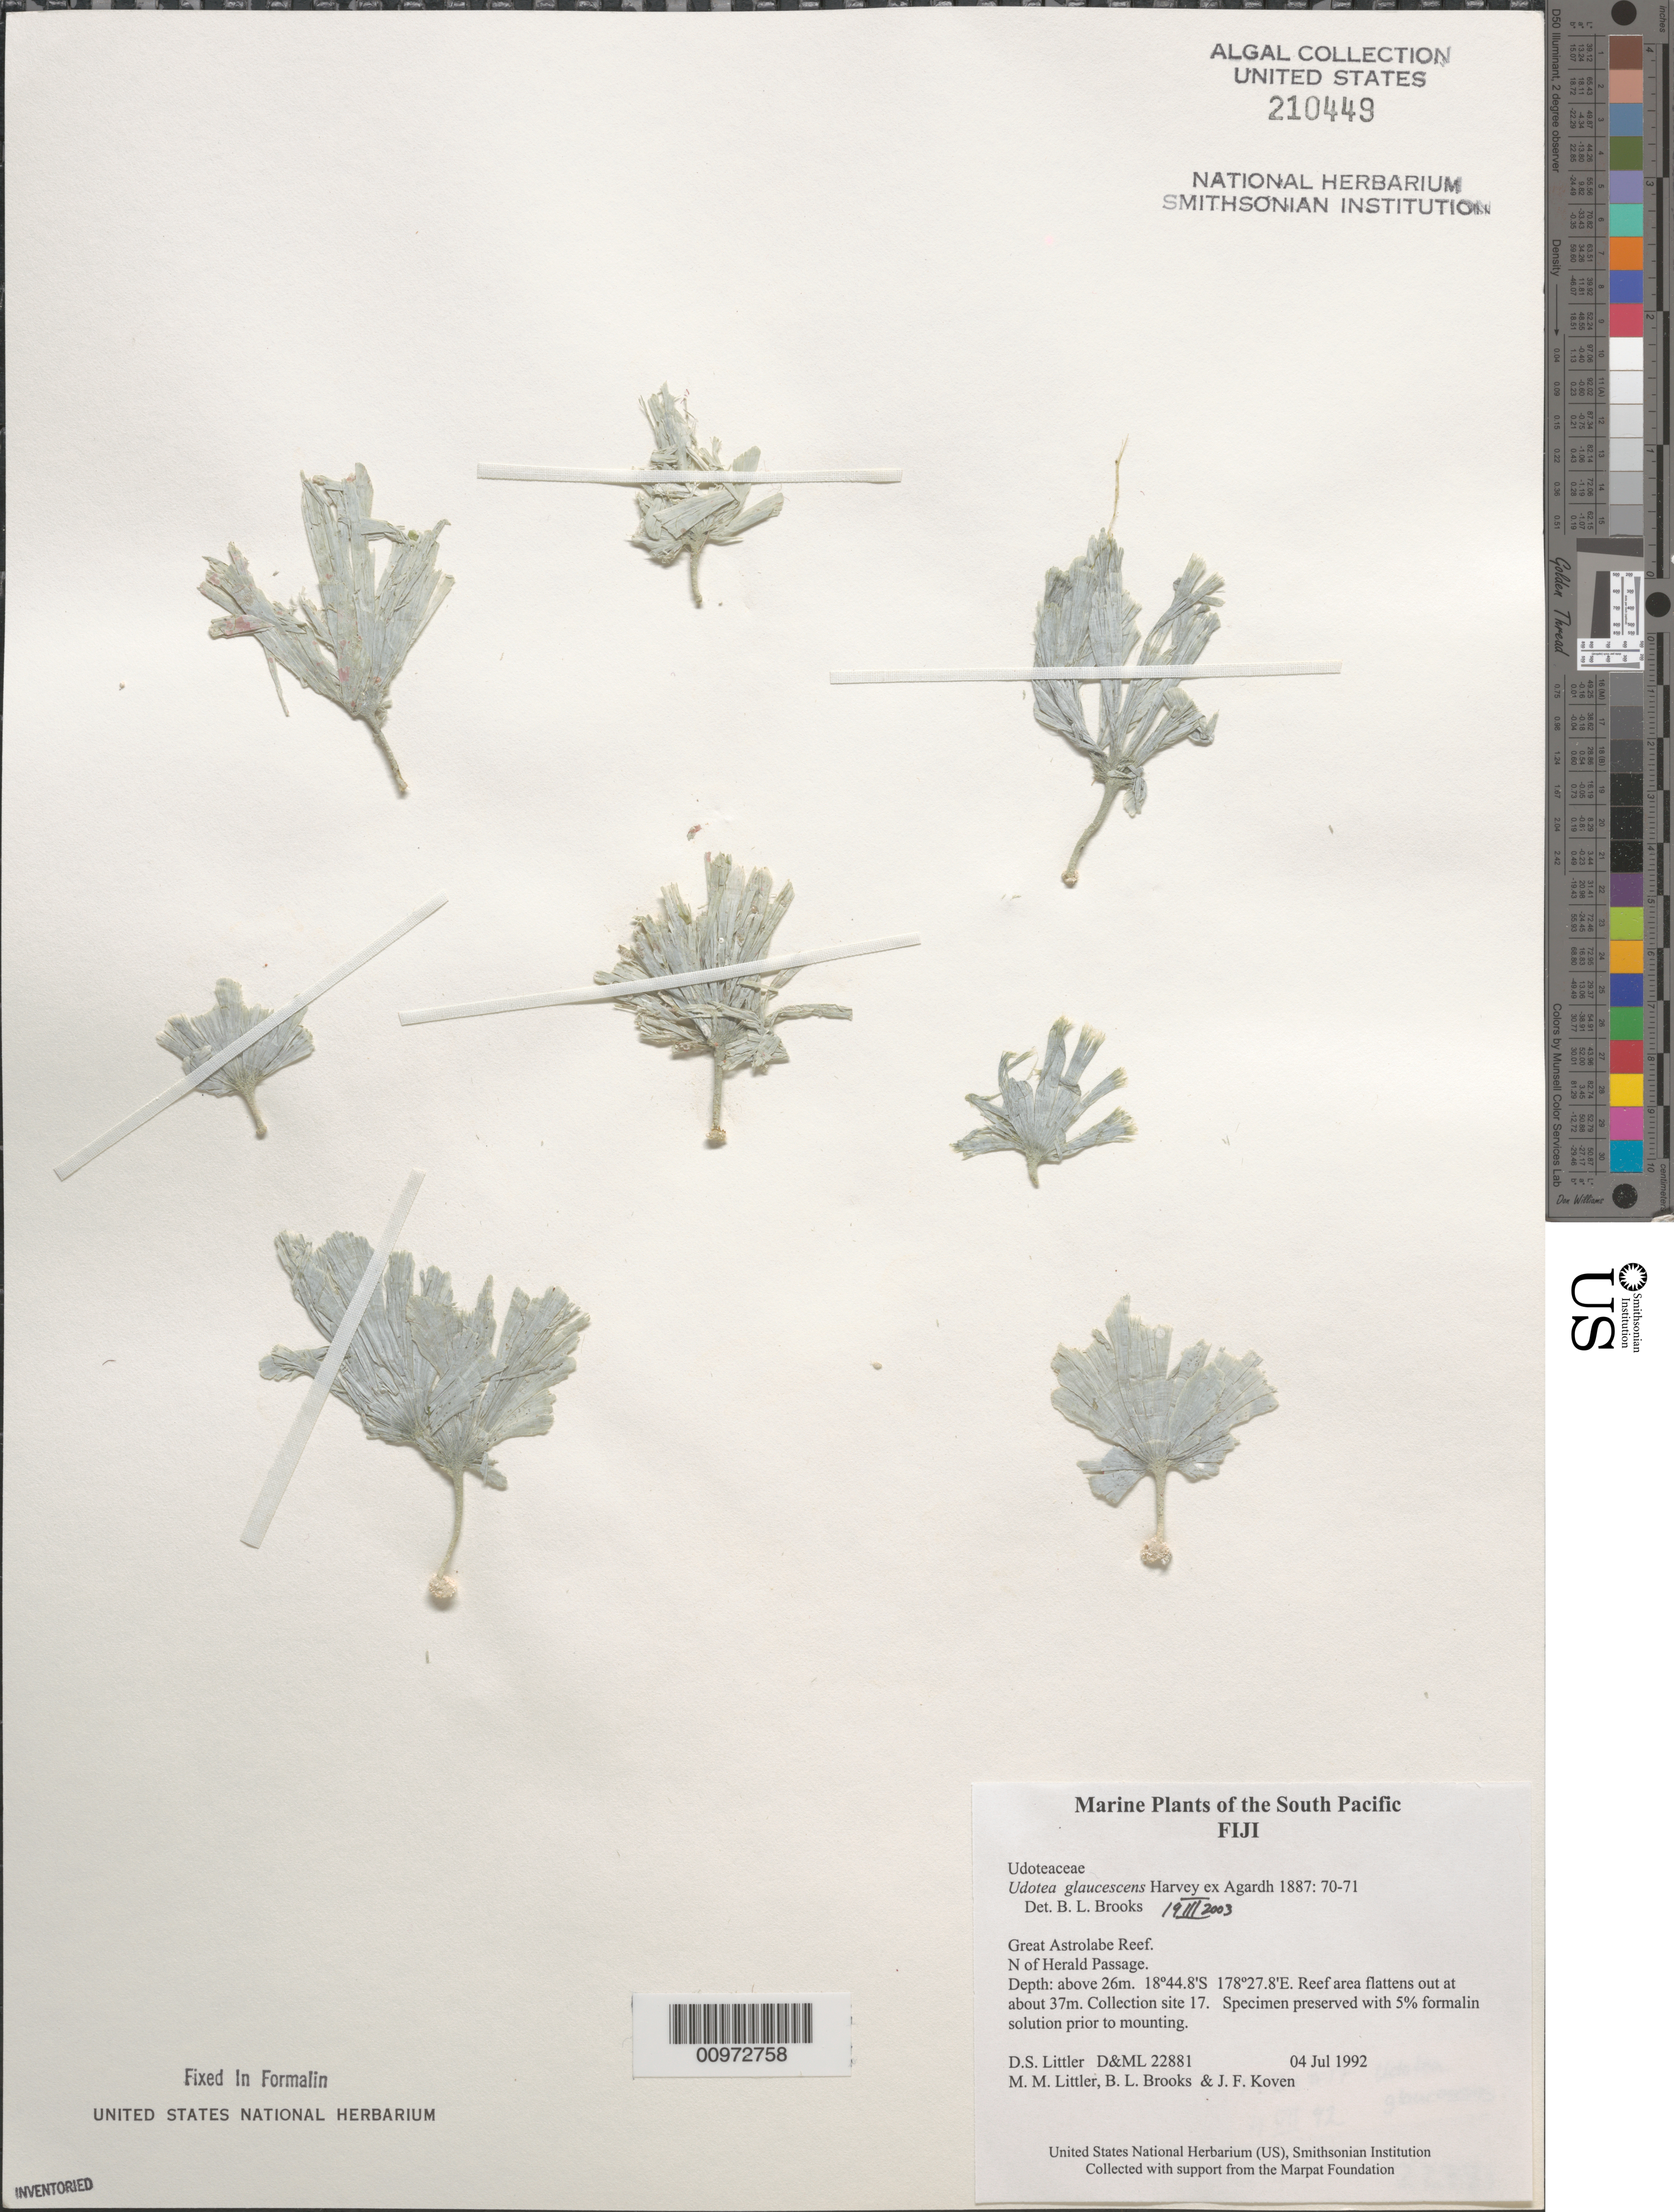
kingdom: Plantae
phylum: Chlorophyta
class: Ulvophyceae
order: Bryopsidales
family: Udoteaceae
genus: Udotea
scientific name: Udotea glaucescens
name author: Harv. ex J. Agardh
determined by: Brooks, B. L., (BOT), Smithsonian Institution - National Museum of Natural History (UNITED STATES)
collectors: D. S. Littler, M. M. Littler, B. Brooks & J. Koven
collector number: D&ML 22881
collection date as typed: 04 Jul 1992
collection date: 1992-07-04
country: Fiji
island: Great Astrolabe Reef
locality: Great Astrolabe Reef, north of Herald Passage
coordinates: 18 44.8'S, 178 27.8'E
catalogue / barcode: US 210449